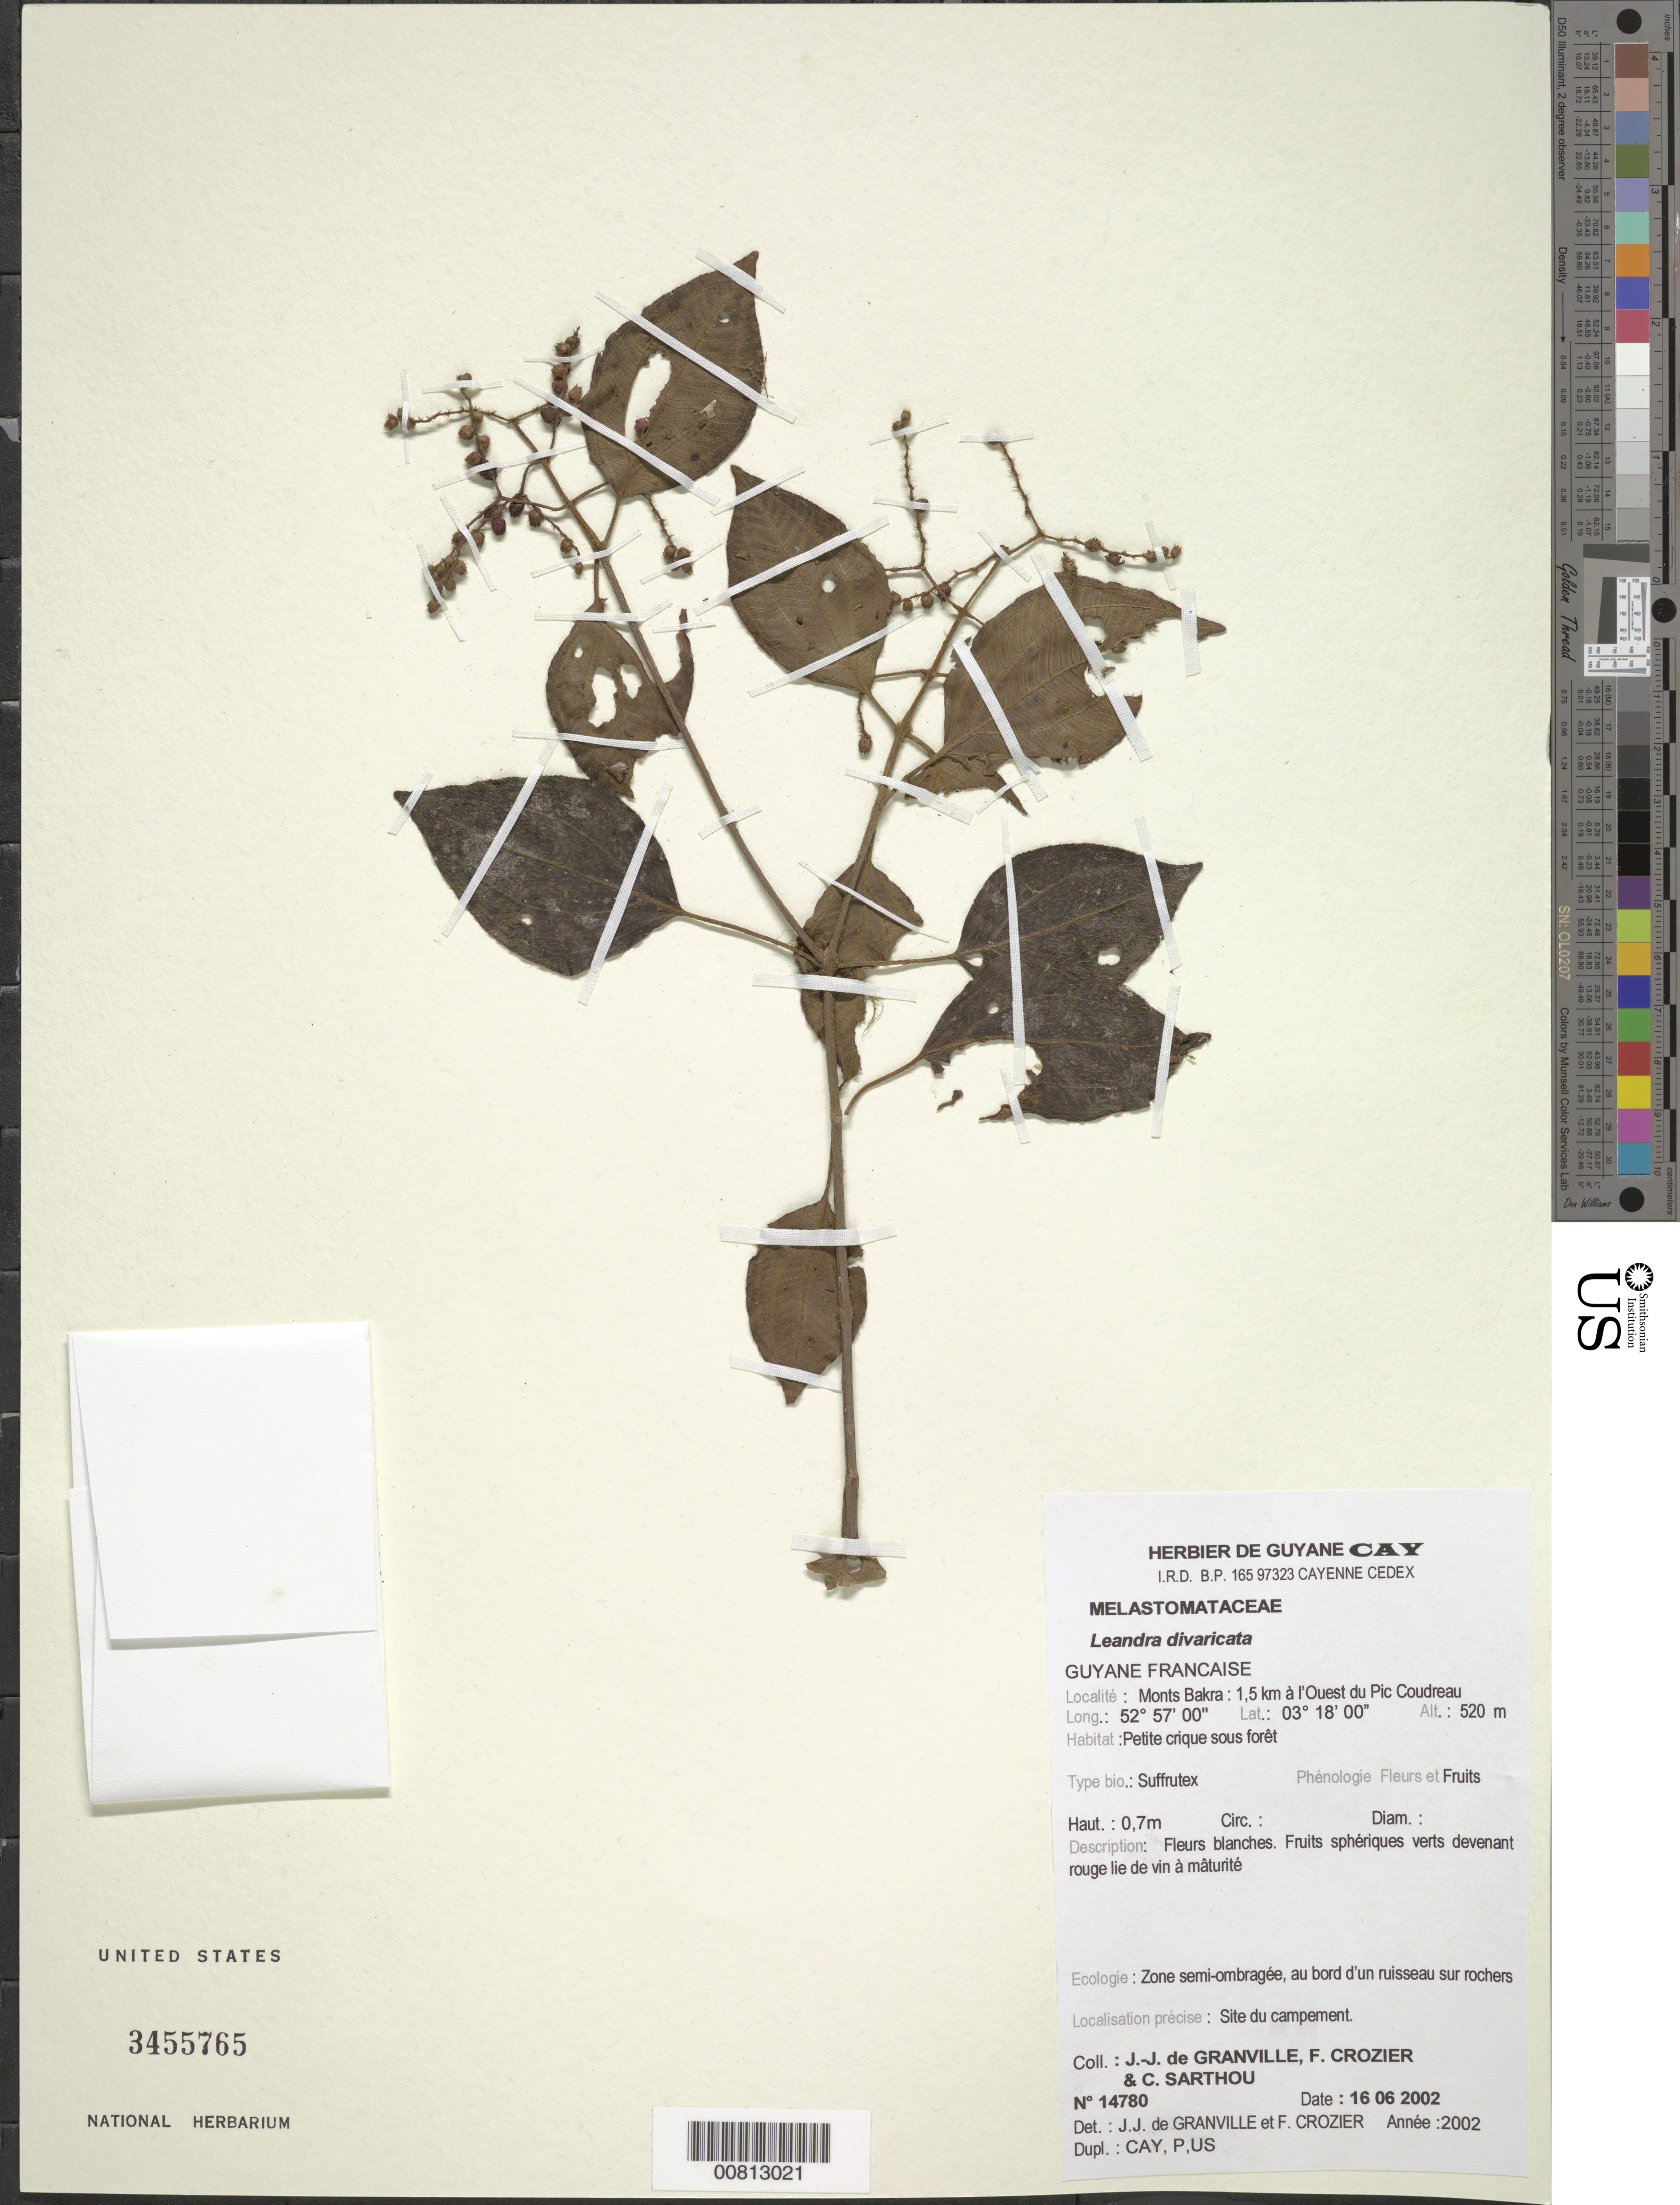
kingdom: Plantae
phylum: Tracheophyta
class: Magnoliopsida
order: Myrtales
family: Melastomataceae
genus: Leandra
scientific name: Leandra divaricata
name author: (Naudin) Cogn.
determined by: Crozier, F.; Granville, J. J.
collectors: J.-J. de Granville, F. Crozier & C. Sarthou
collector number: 14780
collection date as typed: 16-Jun-02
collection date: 2002-06-16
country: French Guiana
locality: Monts Bakra, 1.5 km a l'Ouest du Pic Coudreau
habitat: Petit crique sous forêt; zone semi-ombragee, au bord d'un ruisseau sur rochers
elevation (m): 520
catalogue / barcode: US 3455765